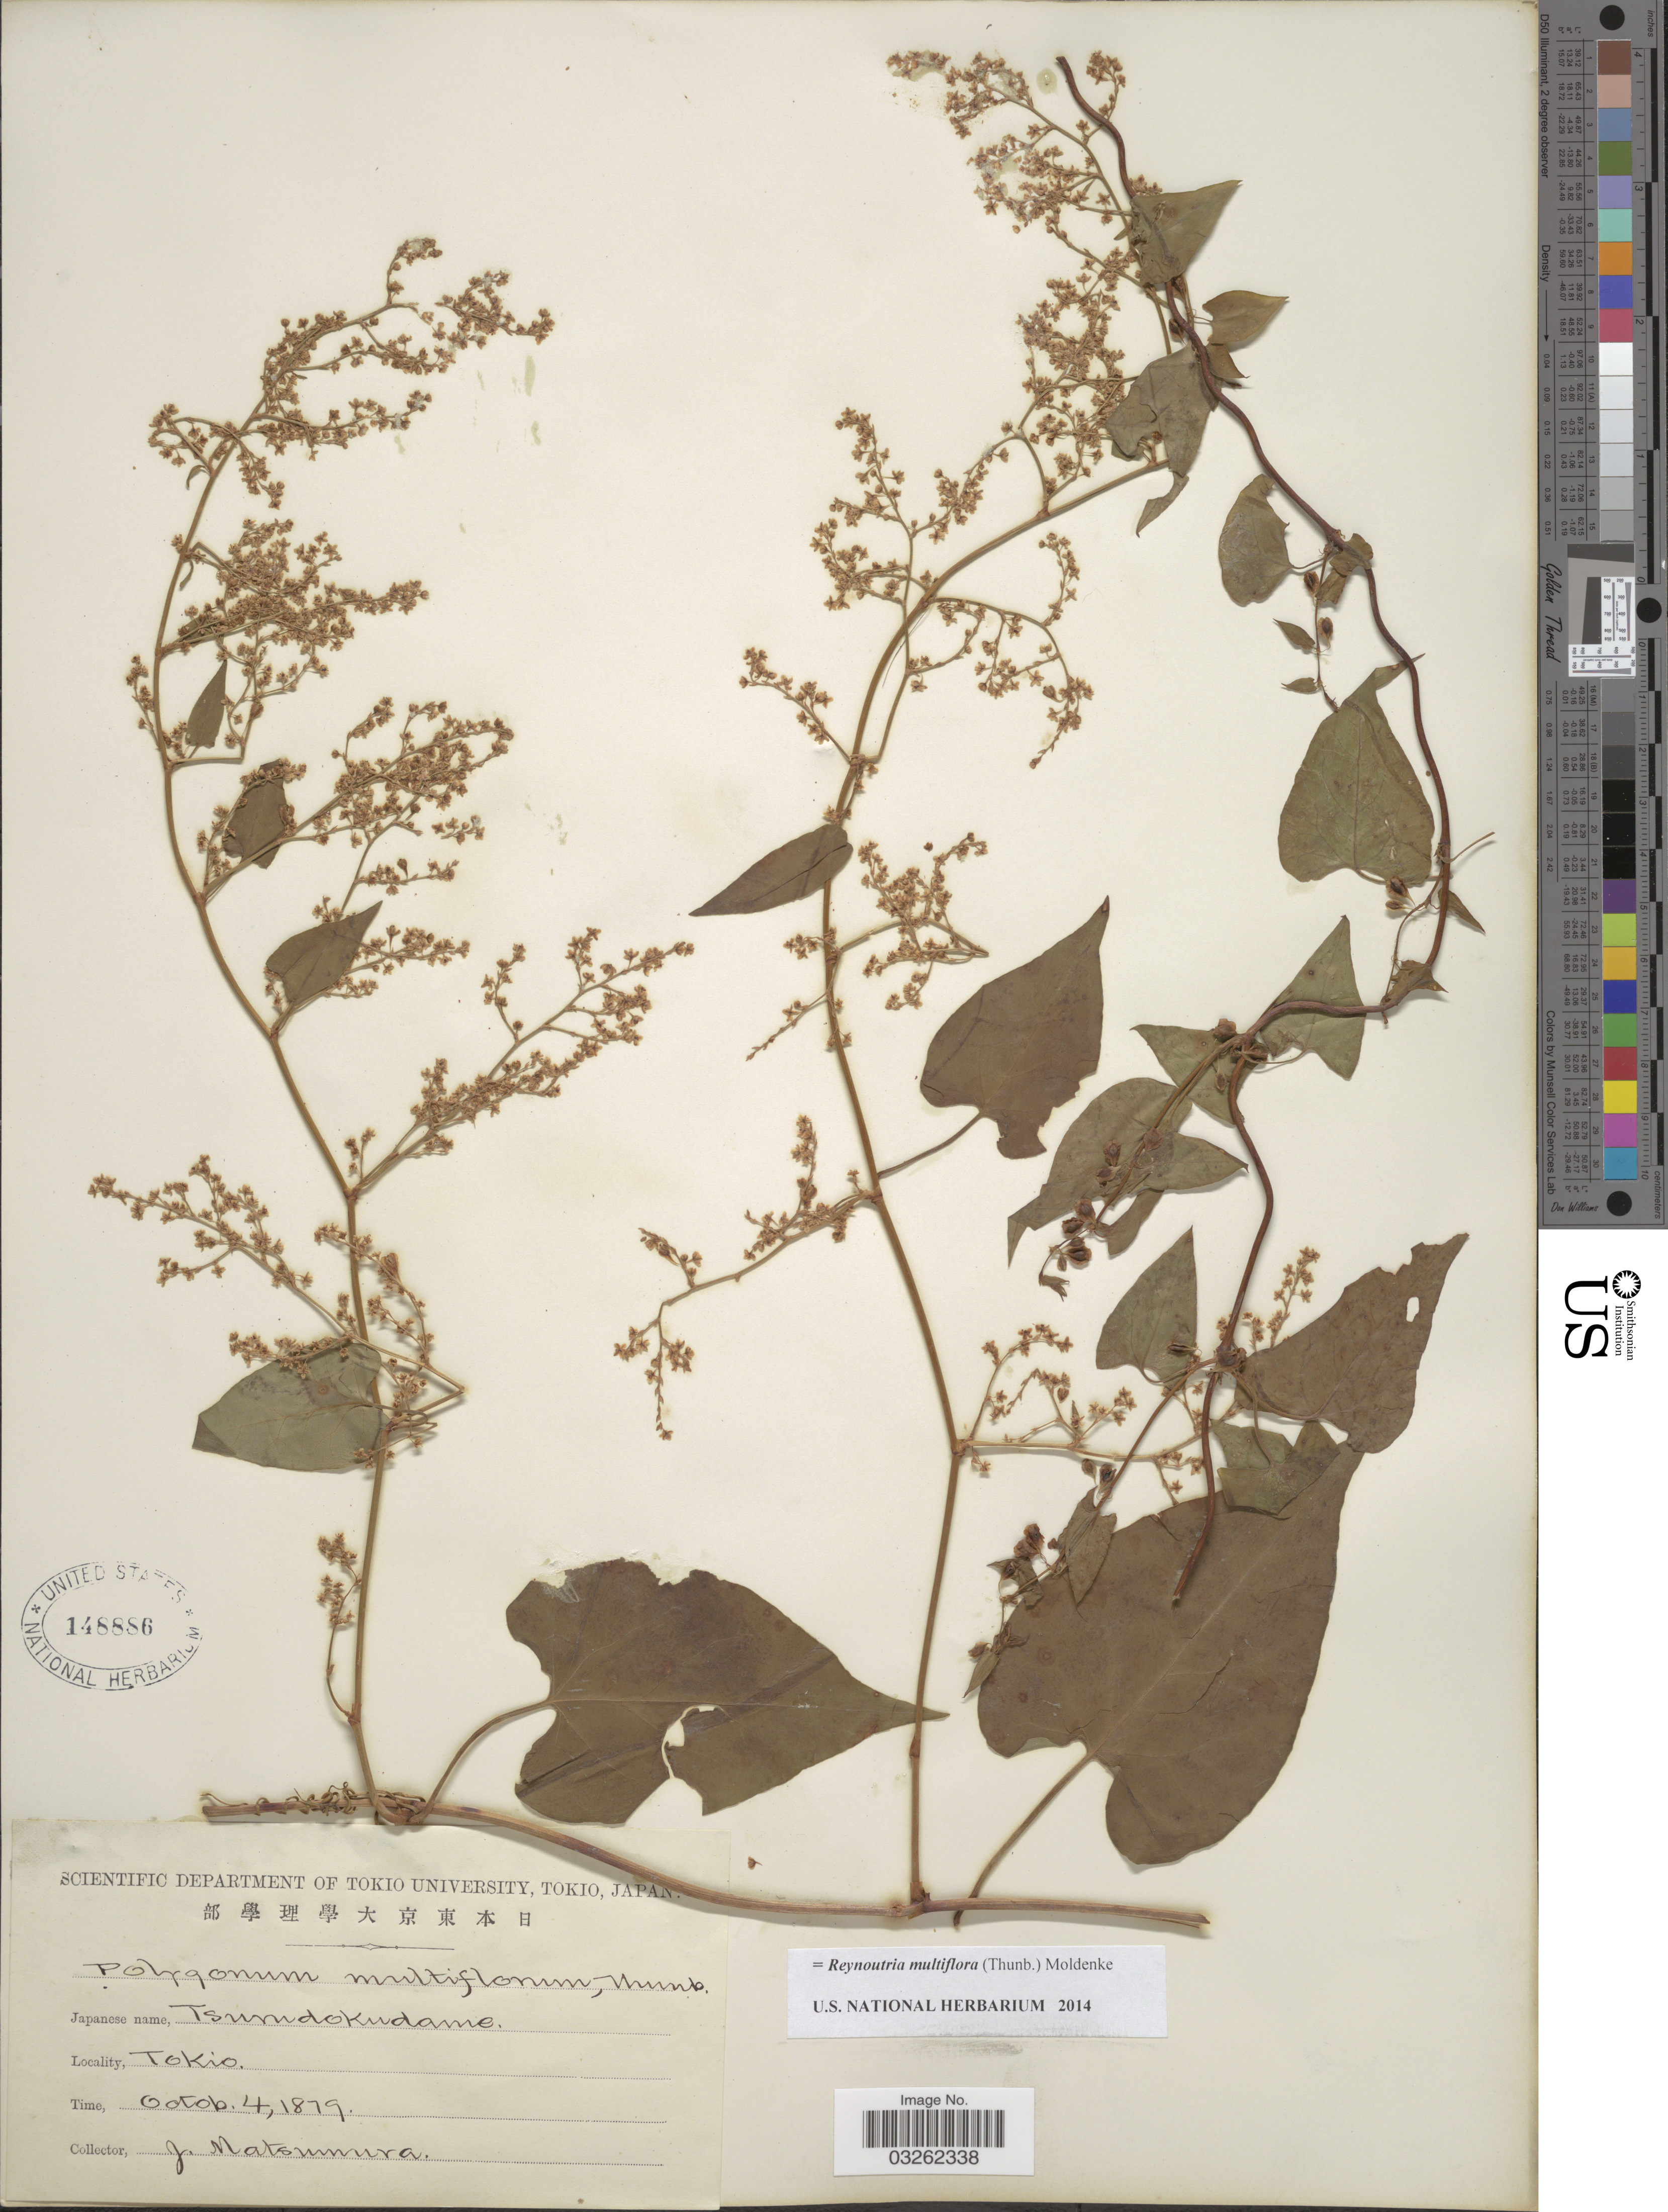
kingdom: Plantae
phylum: Tracheophyta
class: Magnoliopsida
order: Caryophyllales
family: Polygonaceae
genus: Reynoutria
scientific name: Reynoutria multiflora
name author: (Thunb.) Moldenke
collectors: J. Matsumura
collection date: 1879-10-04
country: Japan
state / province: Tokyo, Federal City of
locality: Tokio.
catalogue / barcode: US 148886